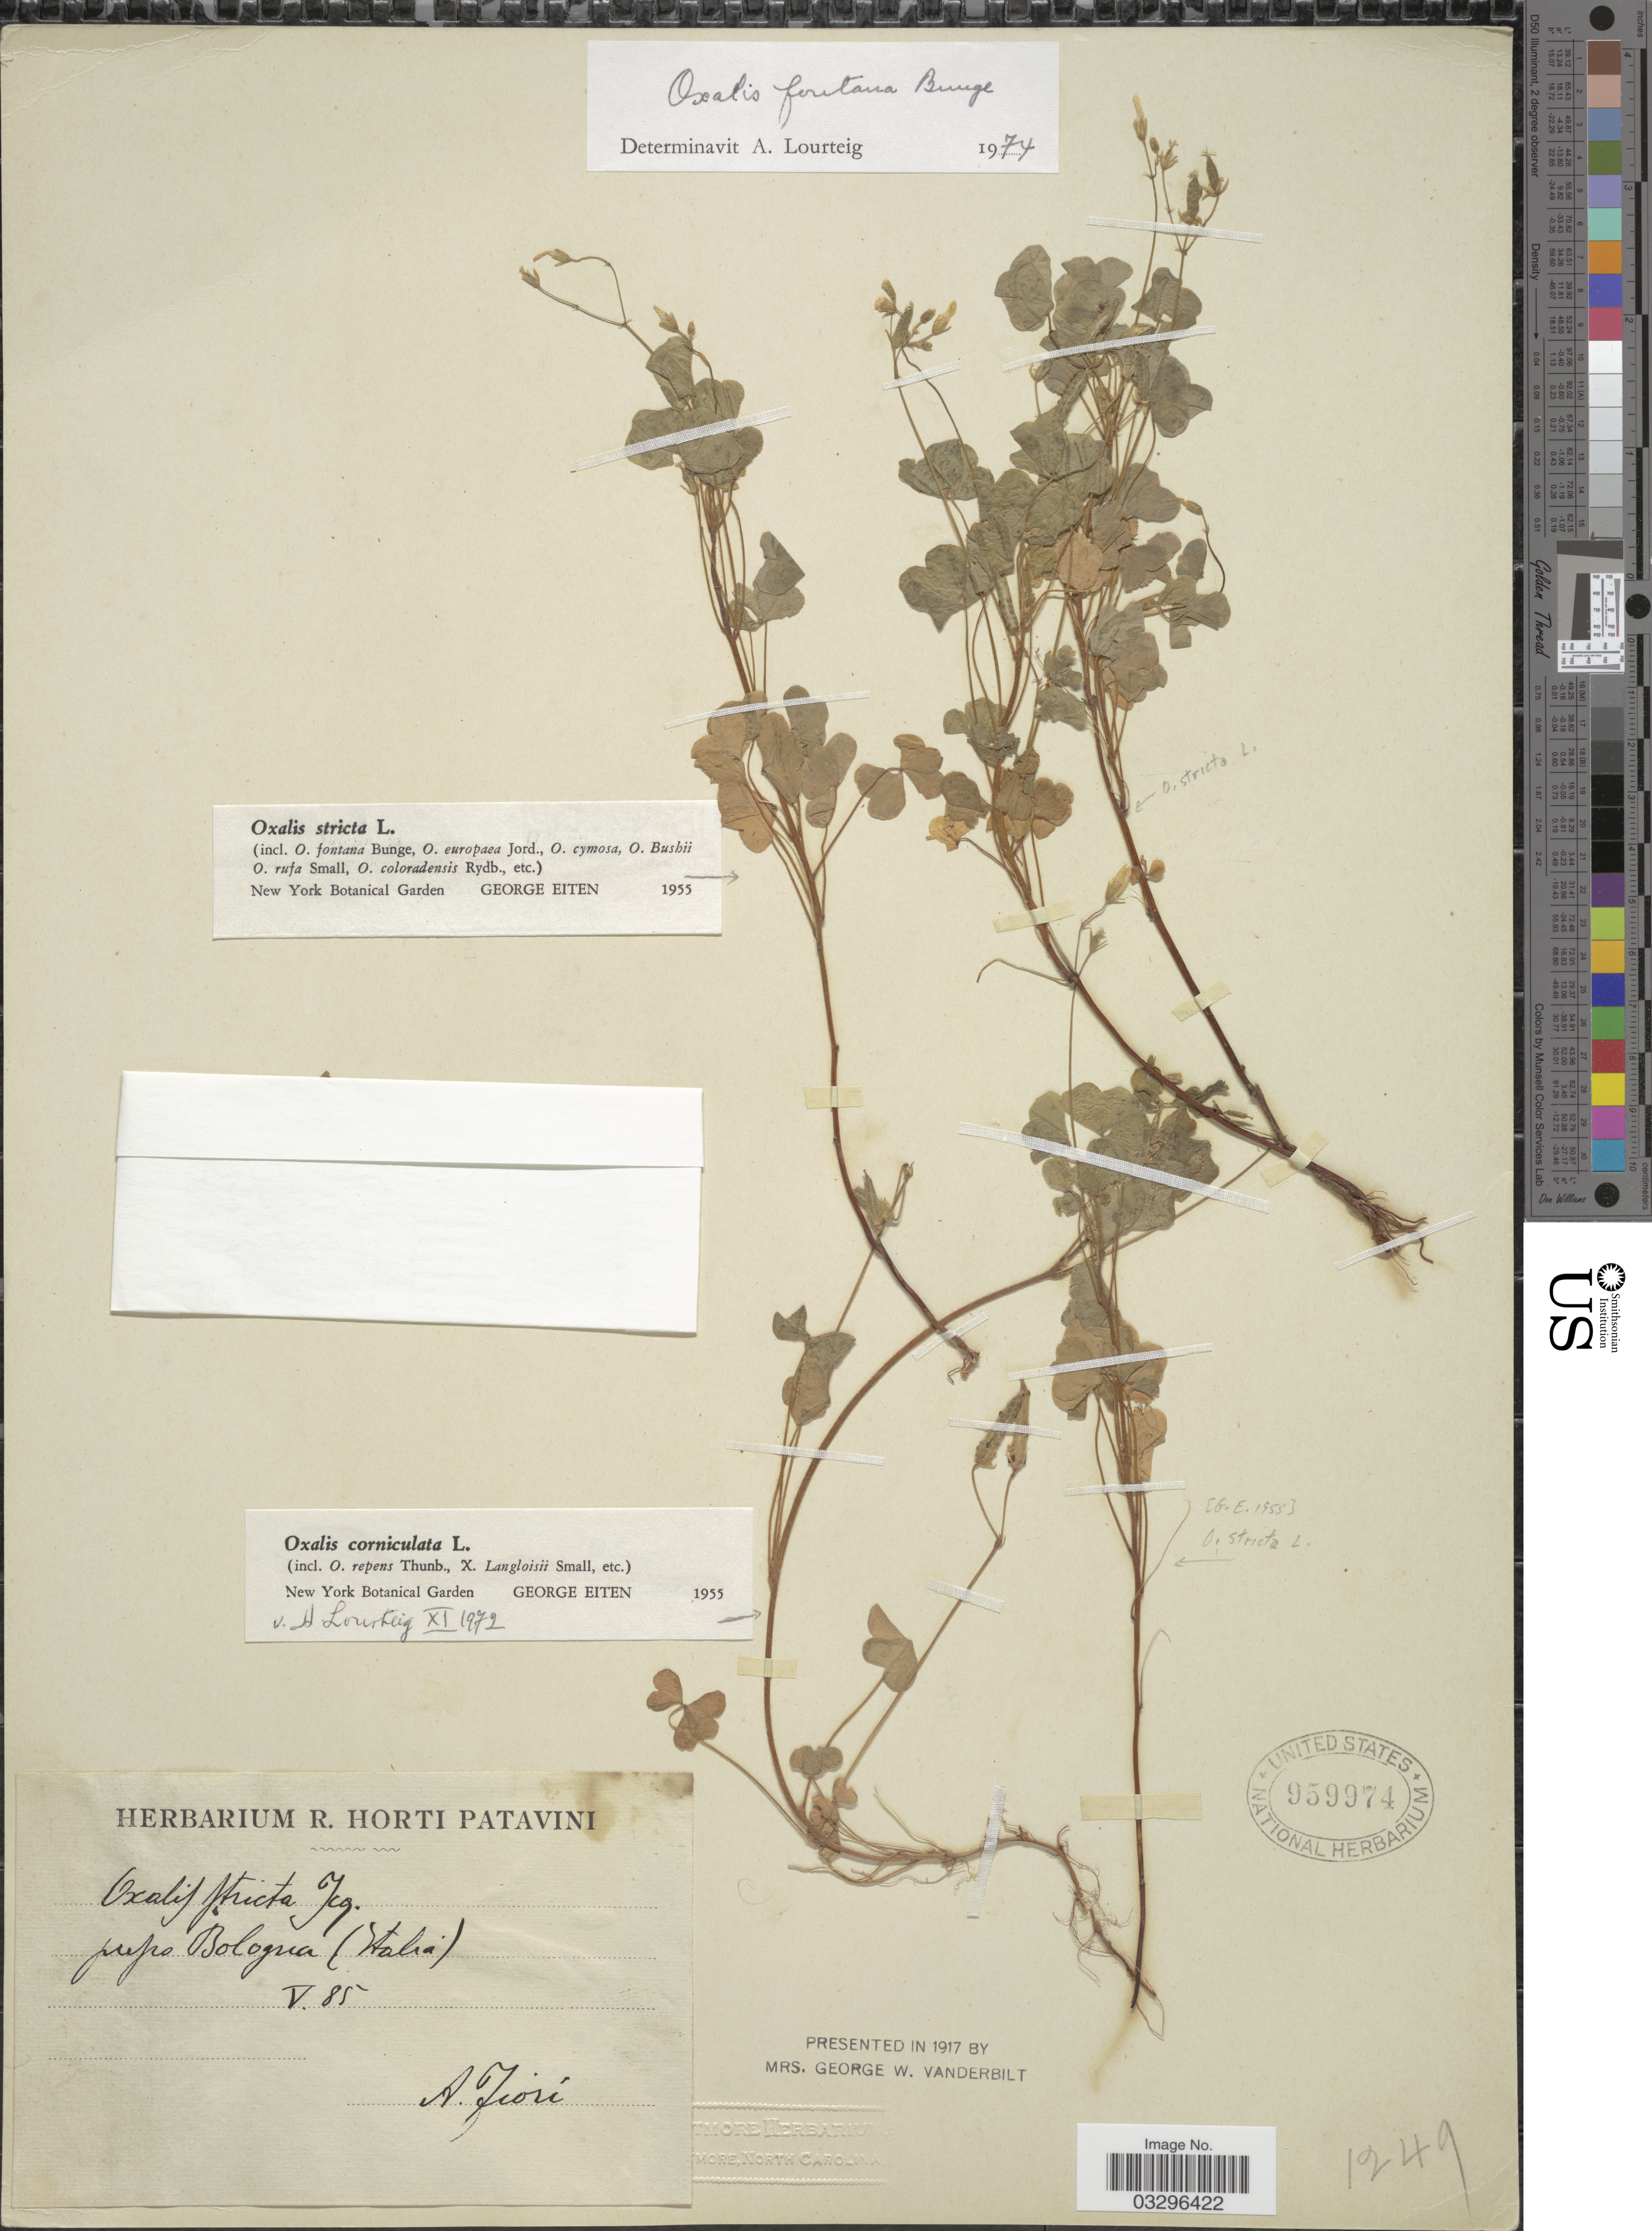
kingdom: Plantae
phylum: Tracheophyta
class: Magnoliopsida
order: Oxalidales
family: Oxalidaceae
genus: Oxalis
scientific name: Oxalis fontana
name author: Bunge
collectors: A. Fiori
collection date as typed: Transcribed d/m/y: /5/85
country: Italy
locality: Prope Bologna.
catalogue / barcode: US 959974